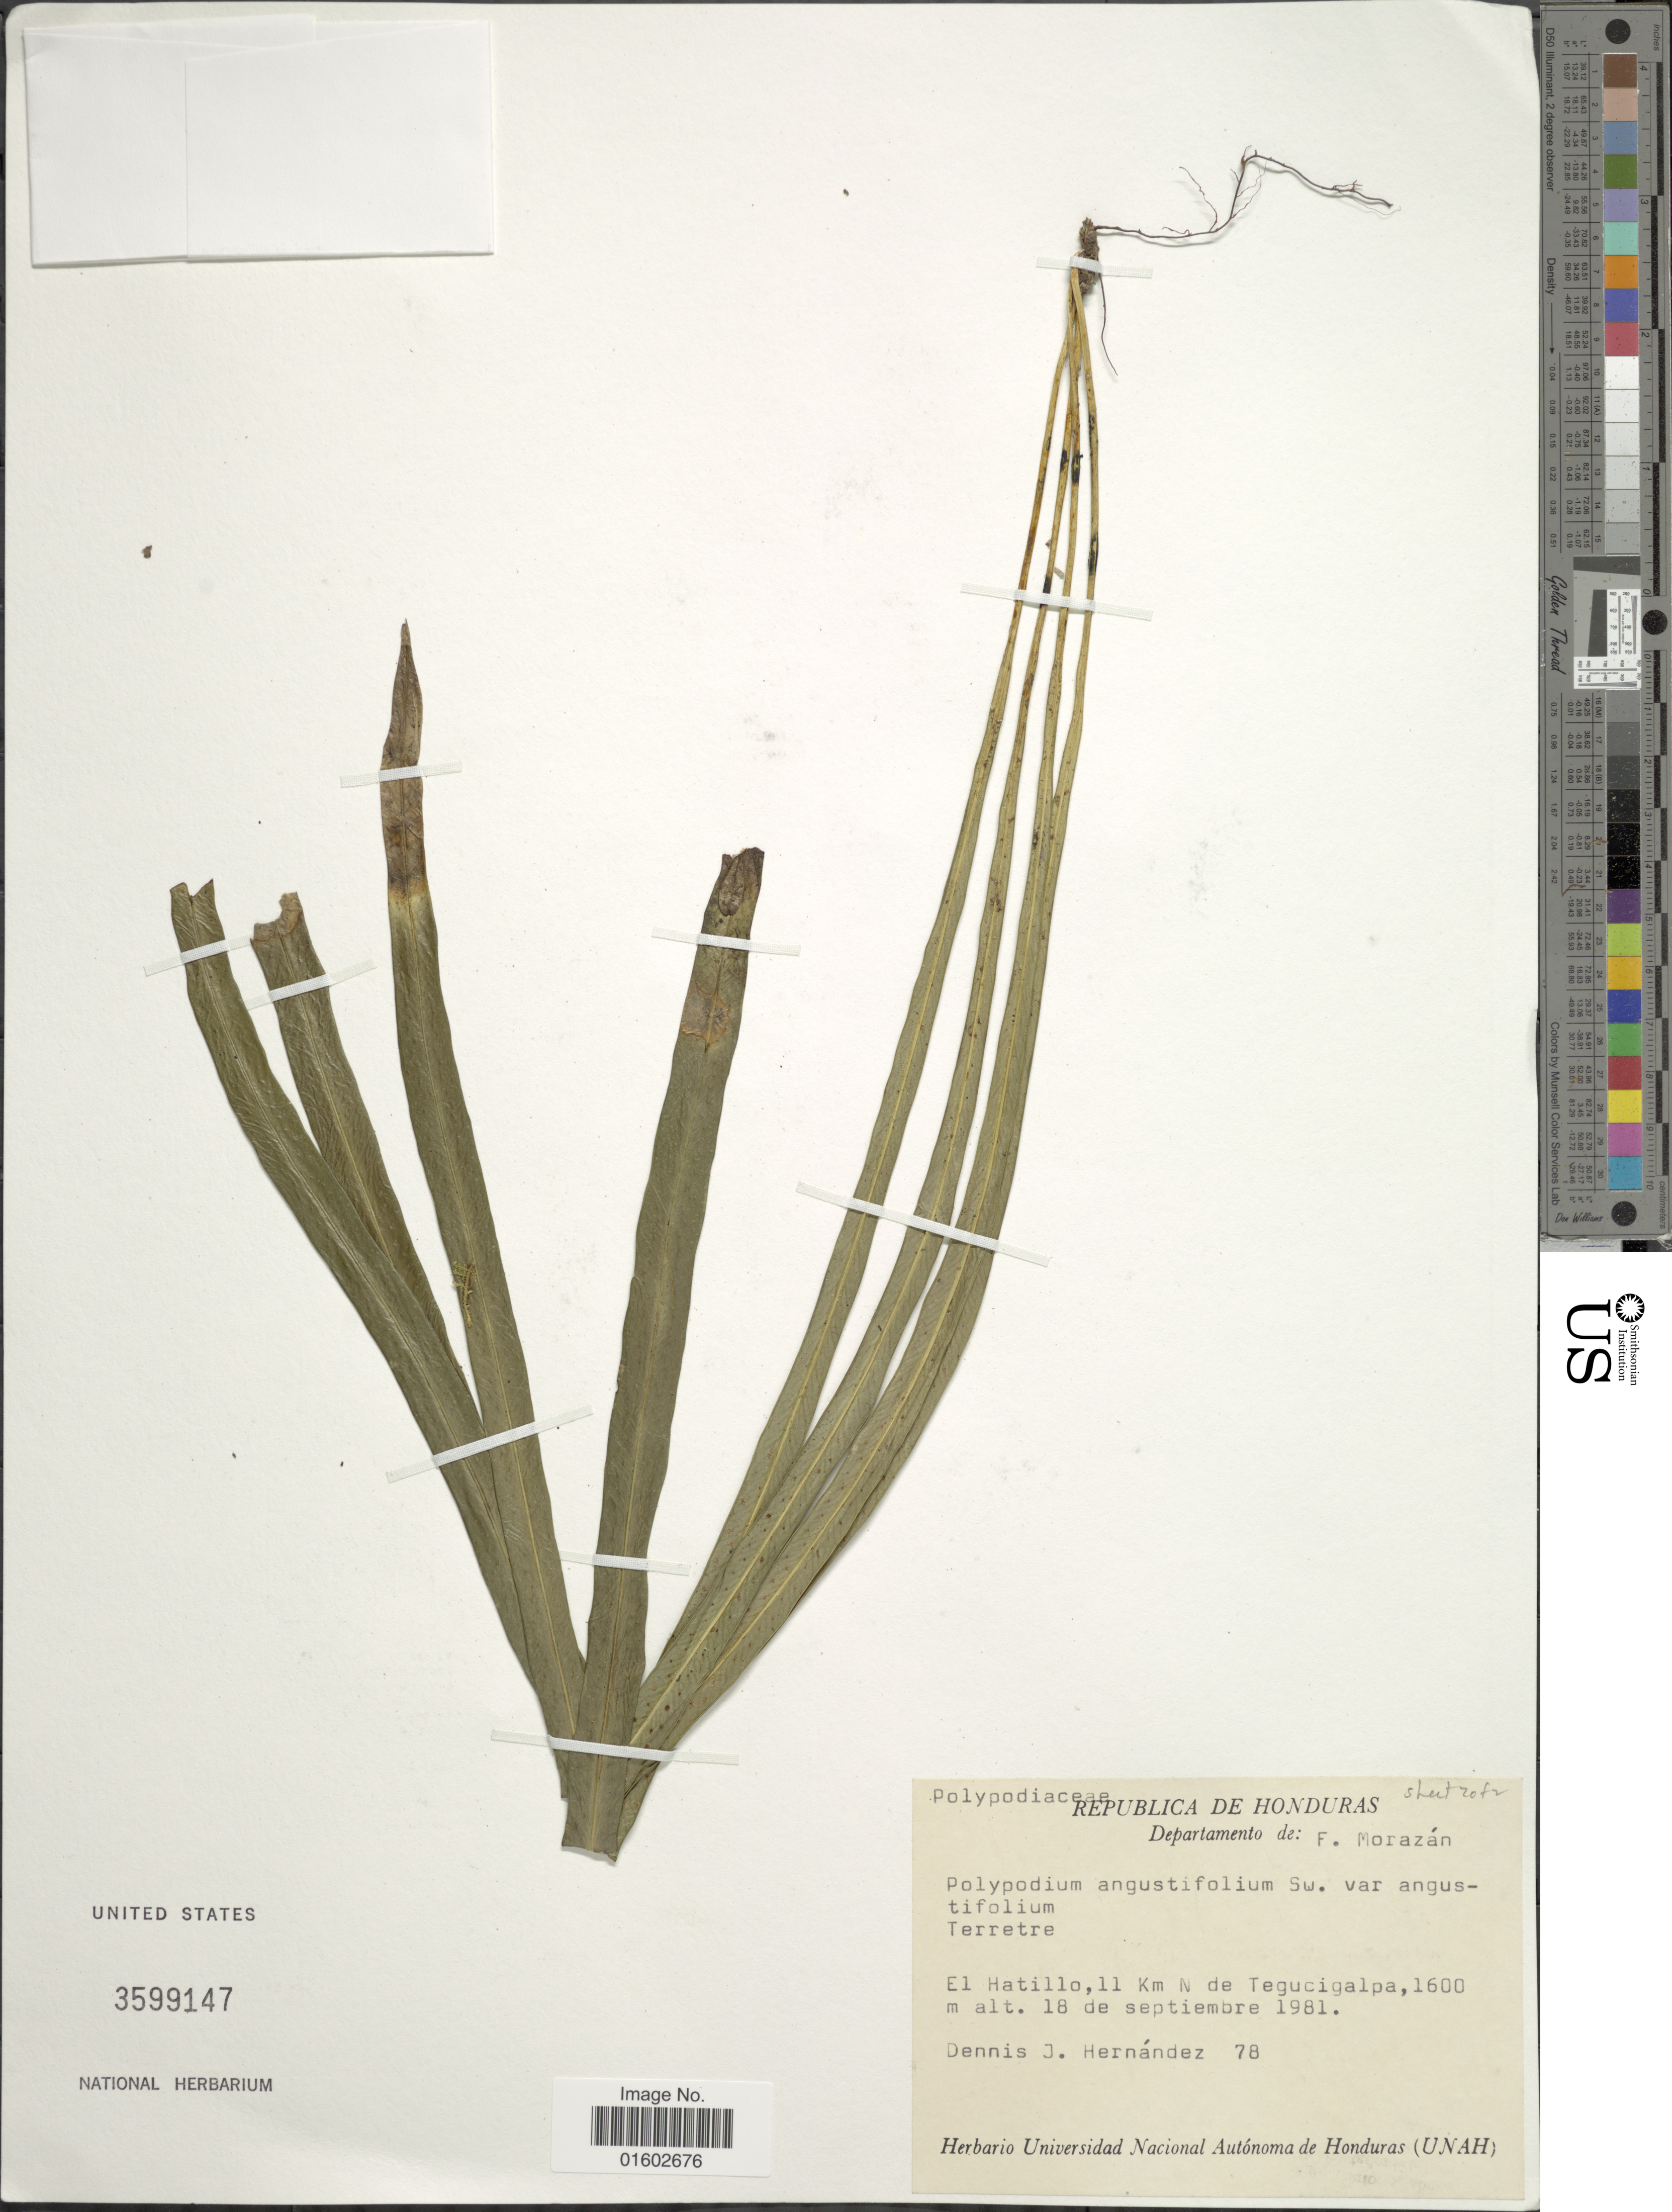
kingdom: Plantae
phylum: Tracheophyta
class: Polypodiopsida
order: Polypodiales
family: Polypodiaceae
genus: Campyloneurum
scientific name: Campyloneurum angustifolium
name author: (Sw.) Fée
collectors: D. Hernandez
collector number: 78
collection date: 1981-08-18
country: Honduras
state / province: Fco. Morazán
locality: Departamento de : Francisco Morazan, El Hatillo, 11 km N de Tegucigalpa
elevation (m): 1600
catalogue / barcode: US 3599147